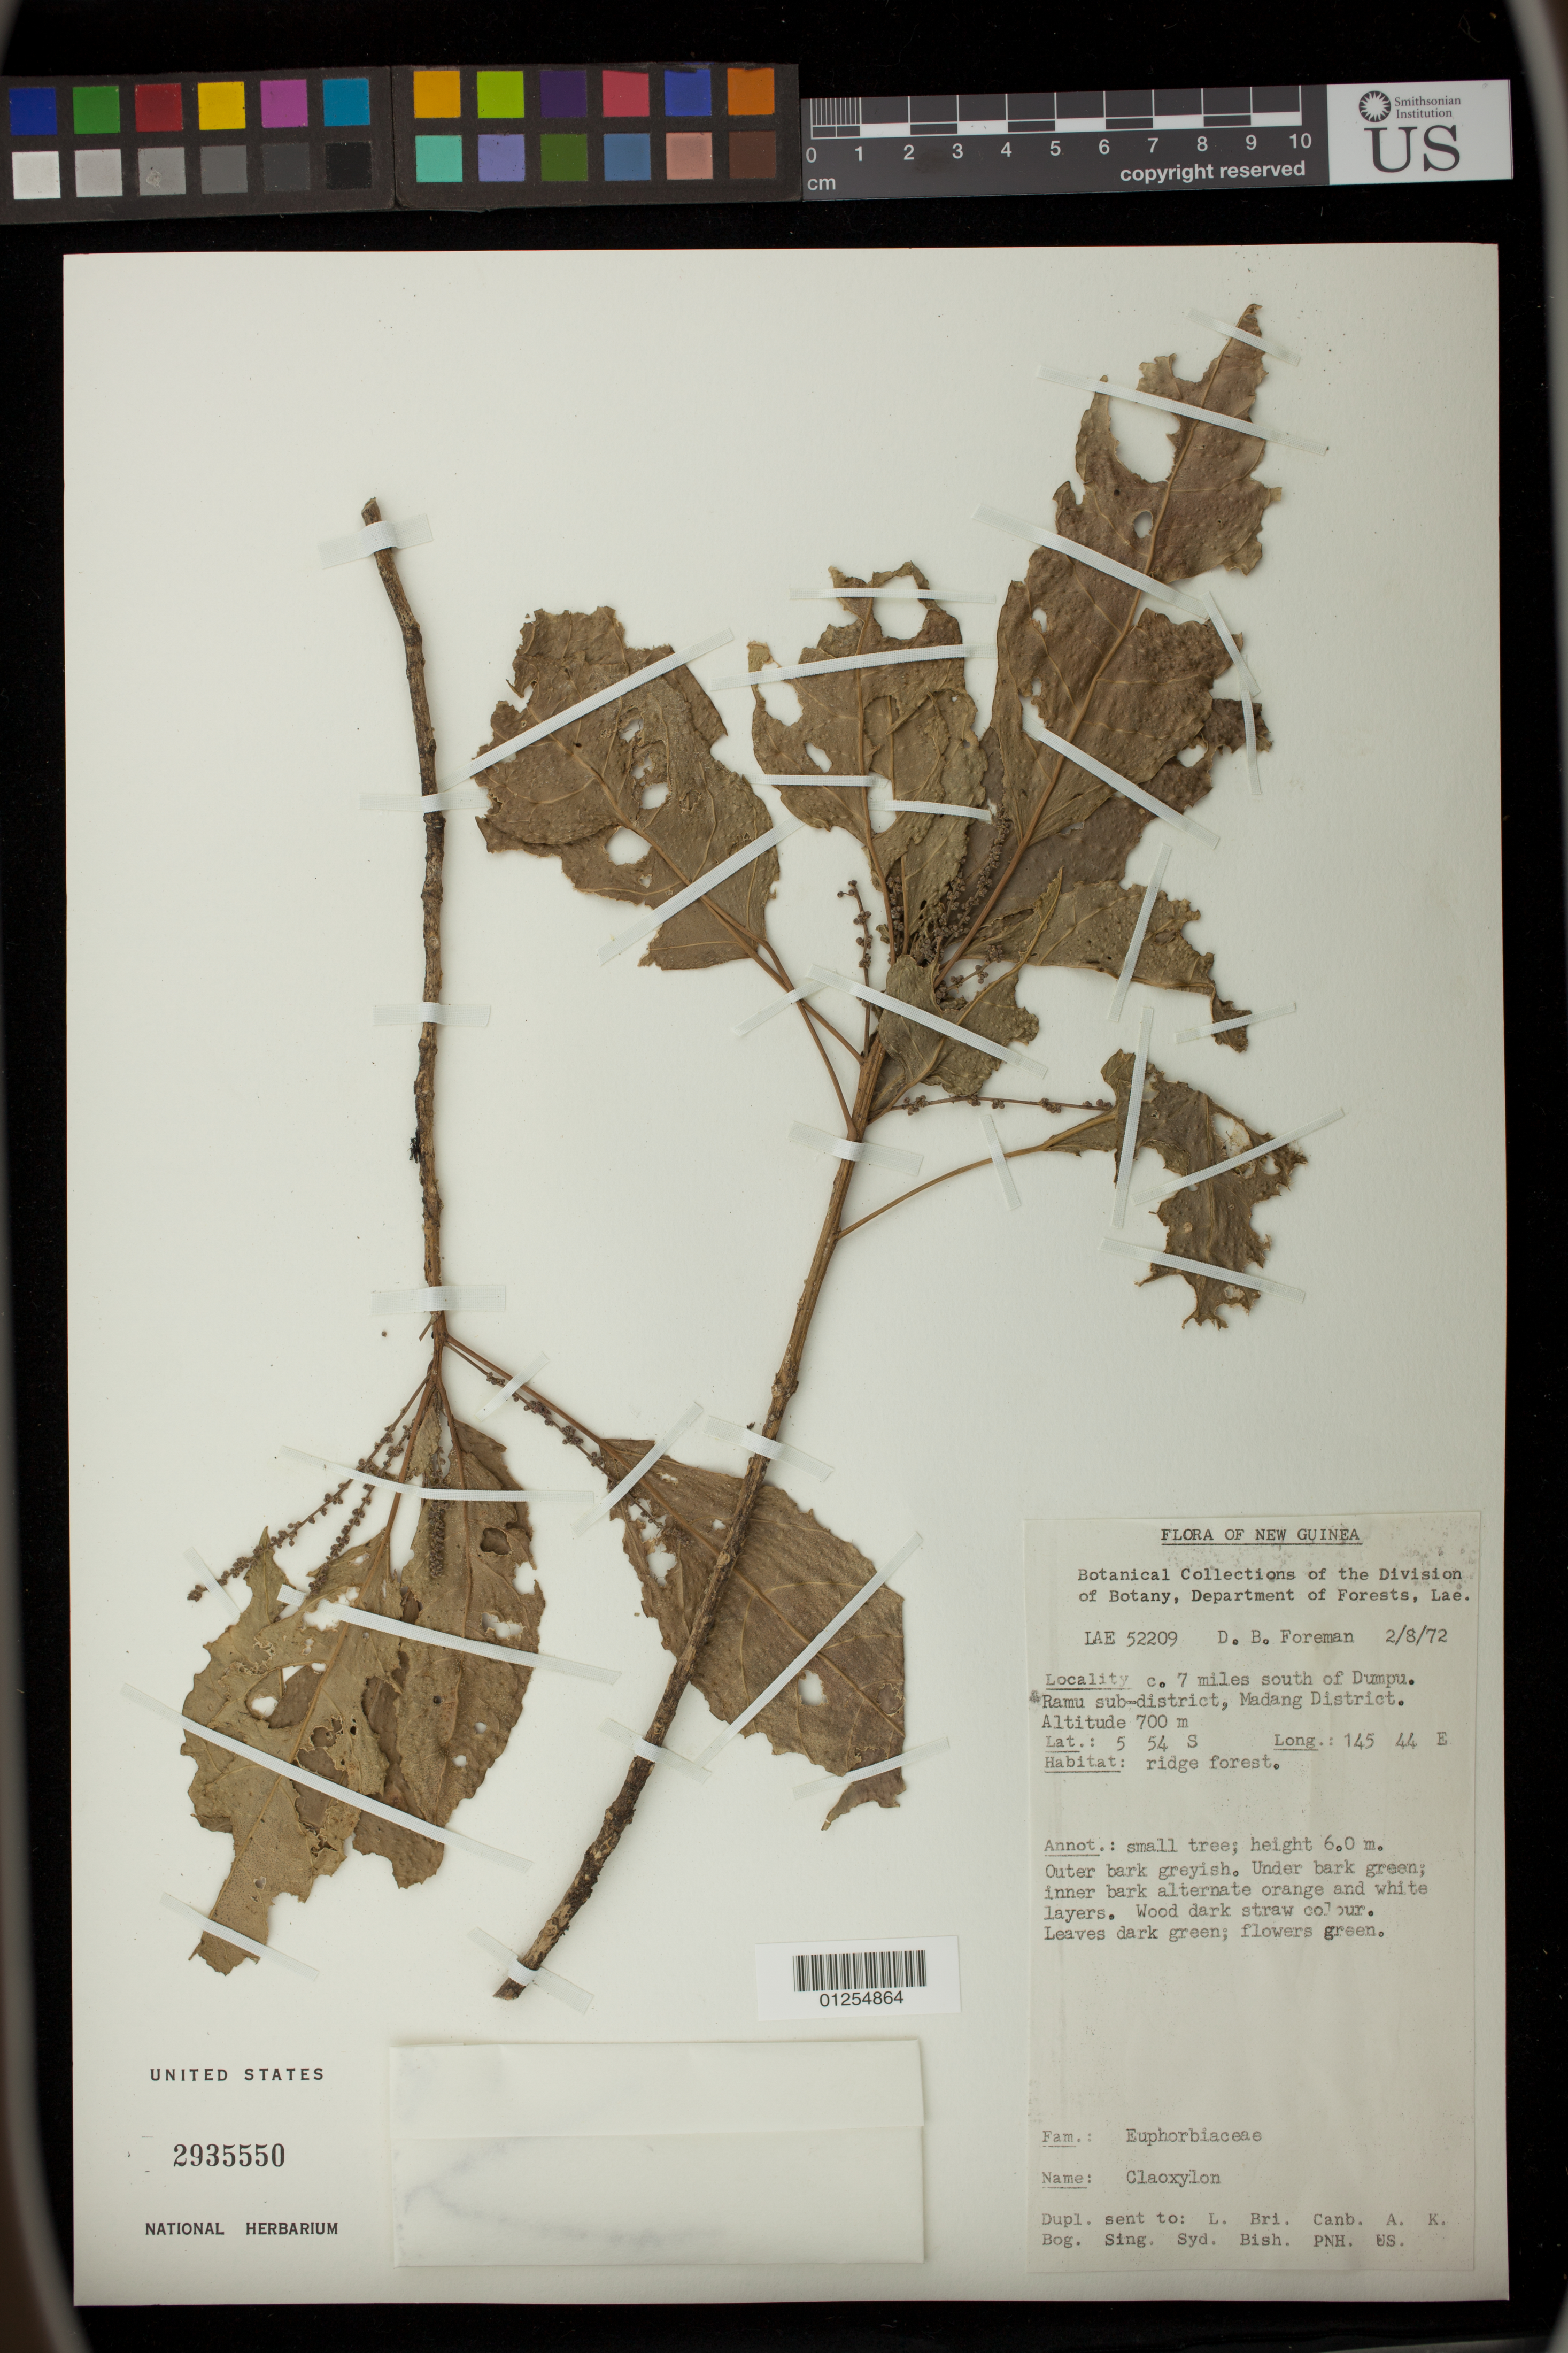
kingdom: Plantae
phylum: Tracheophyta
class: Magnoliopsida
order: Malpighiales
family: Euphorbiaceae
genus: Claoxylon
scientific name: Claoxylon sp.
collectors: D. Foreman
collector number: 52209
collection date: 1972-02-08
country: Papua New Guinea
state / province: Madang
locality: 7 miles south of Dumpu. Ramu sub-district.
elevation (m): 700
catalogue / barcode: US 2935550